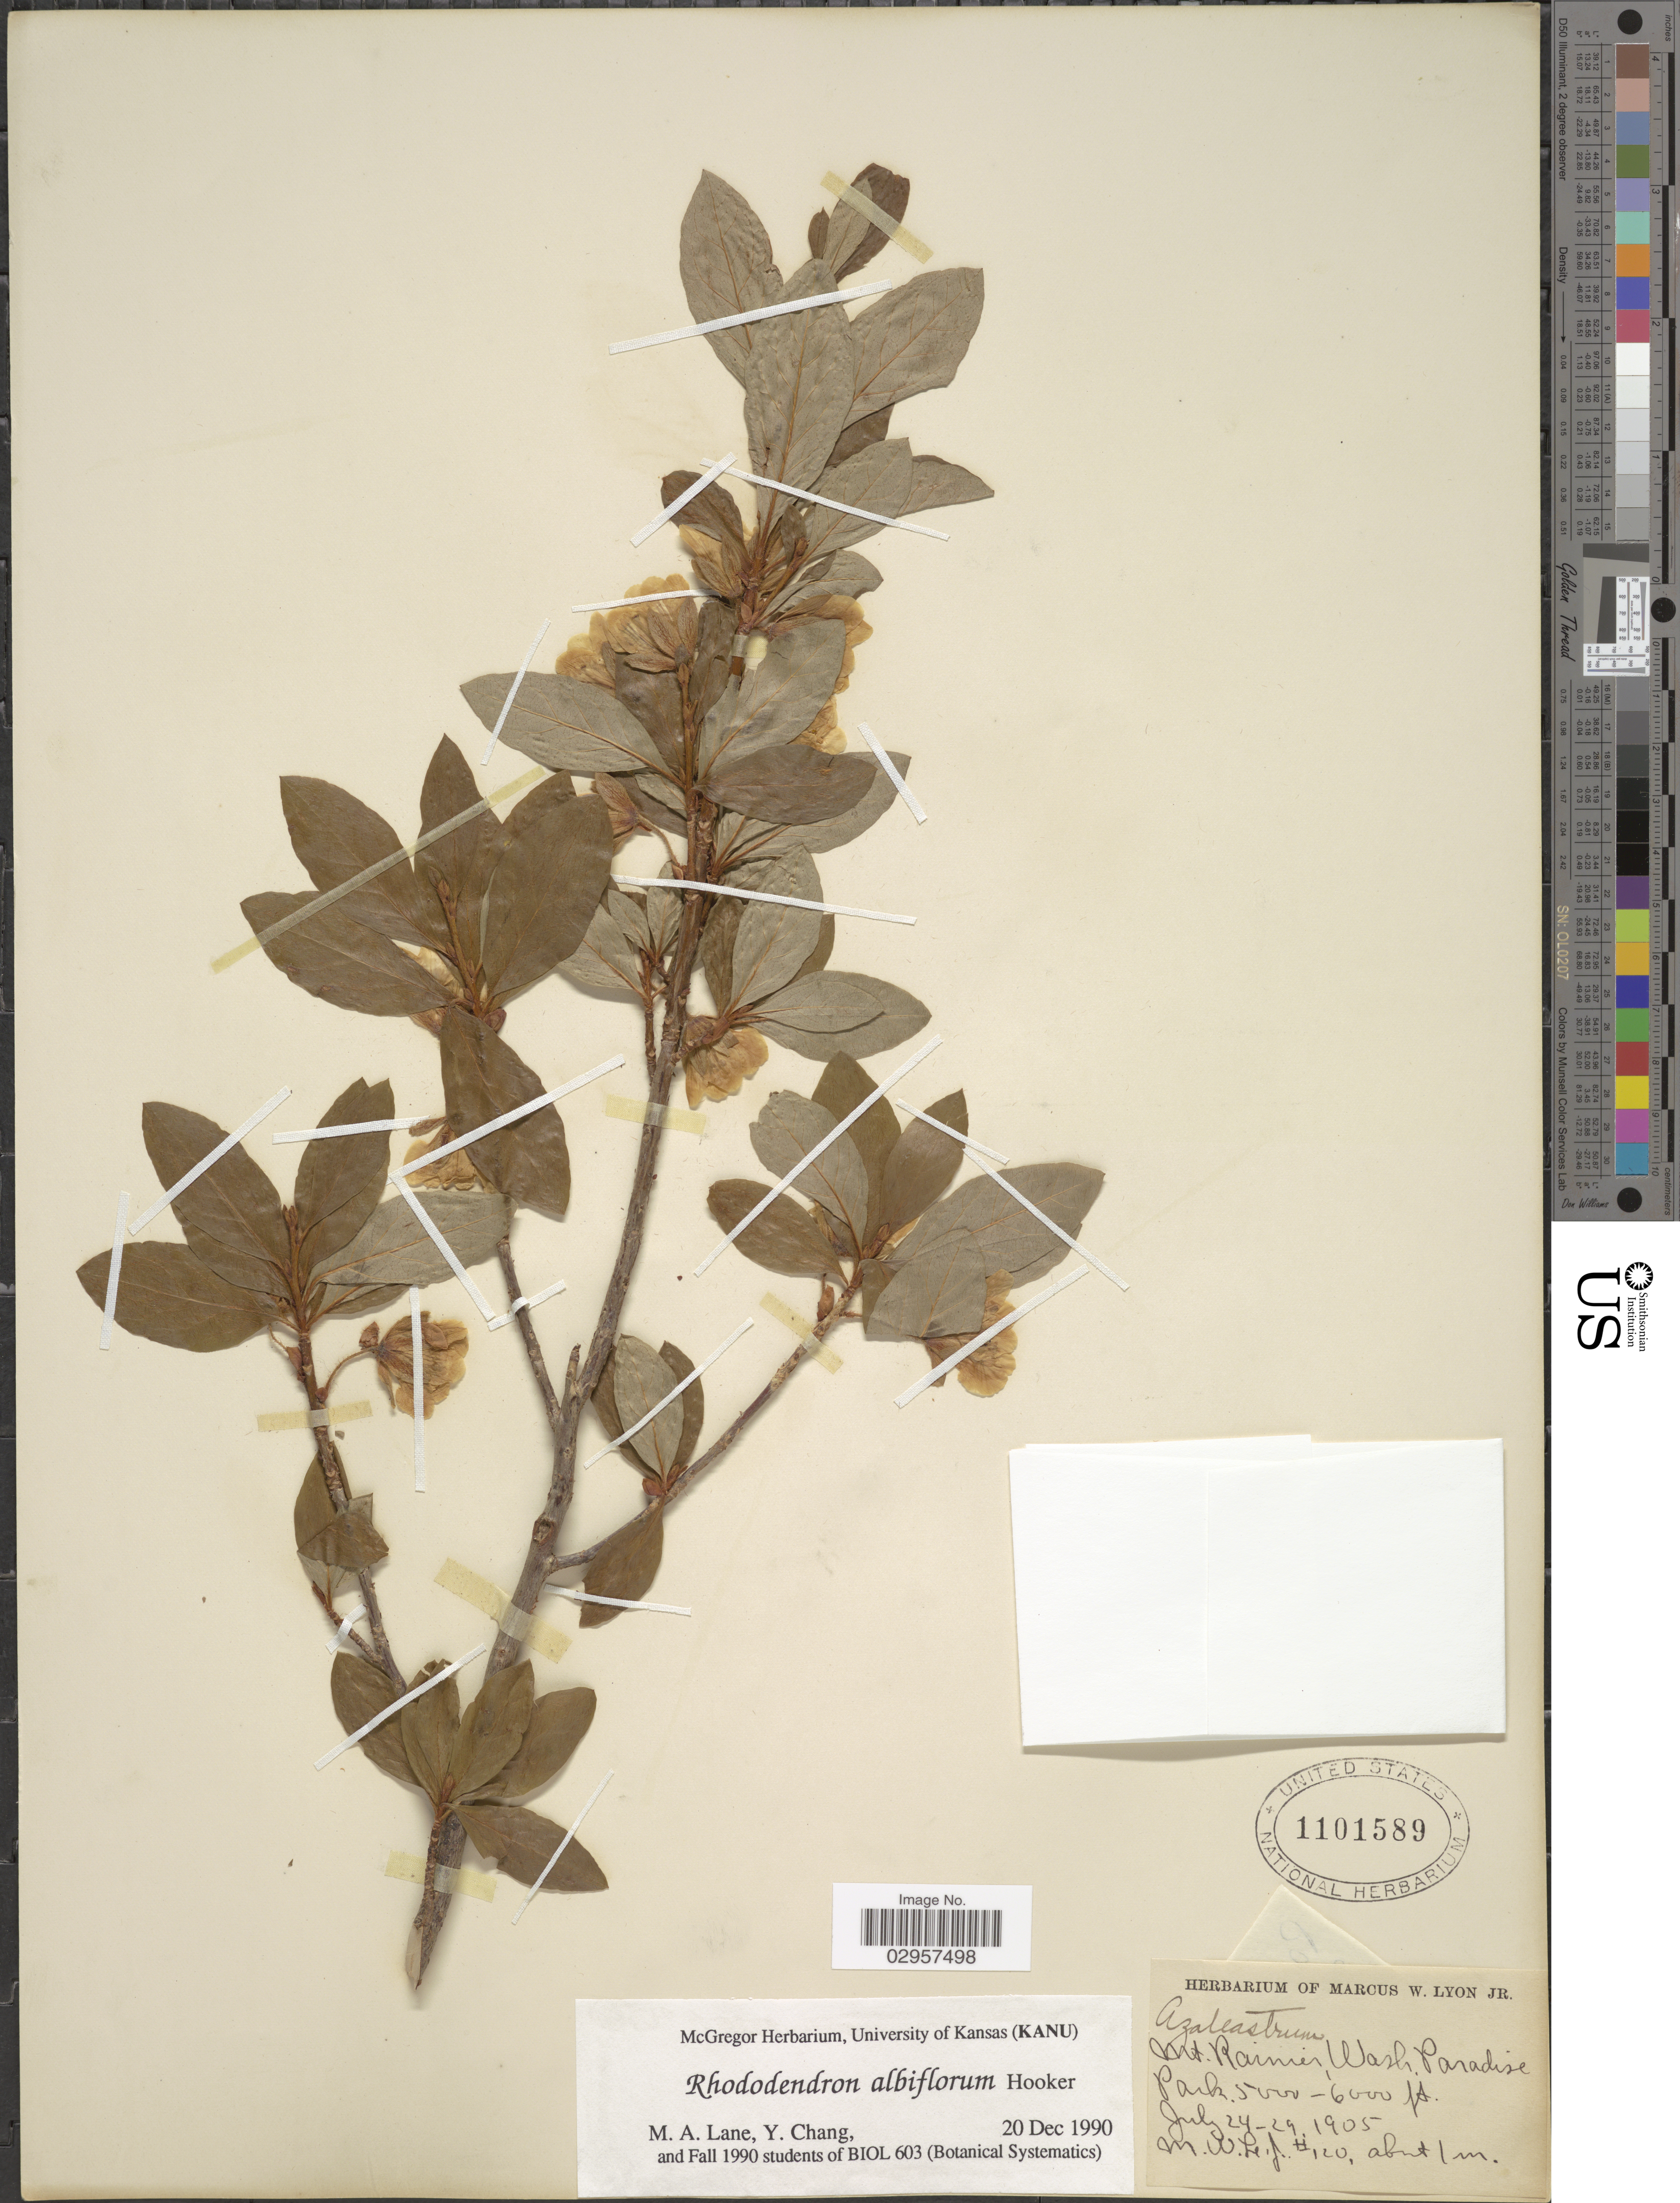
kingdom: Plantae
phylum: Tracheophyta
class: Magnoliopsida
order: Ericales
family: Ericaceae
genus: Rhododendron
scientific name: Rhododendron albiflorum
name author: Hook.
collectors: M. W. Lyon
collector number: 120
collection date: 1905-07-24/1905-07-29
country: United States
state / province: Washington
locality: Mt. Rainier, Paradise Park.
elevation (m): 1524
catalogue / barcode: US 1101589